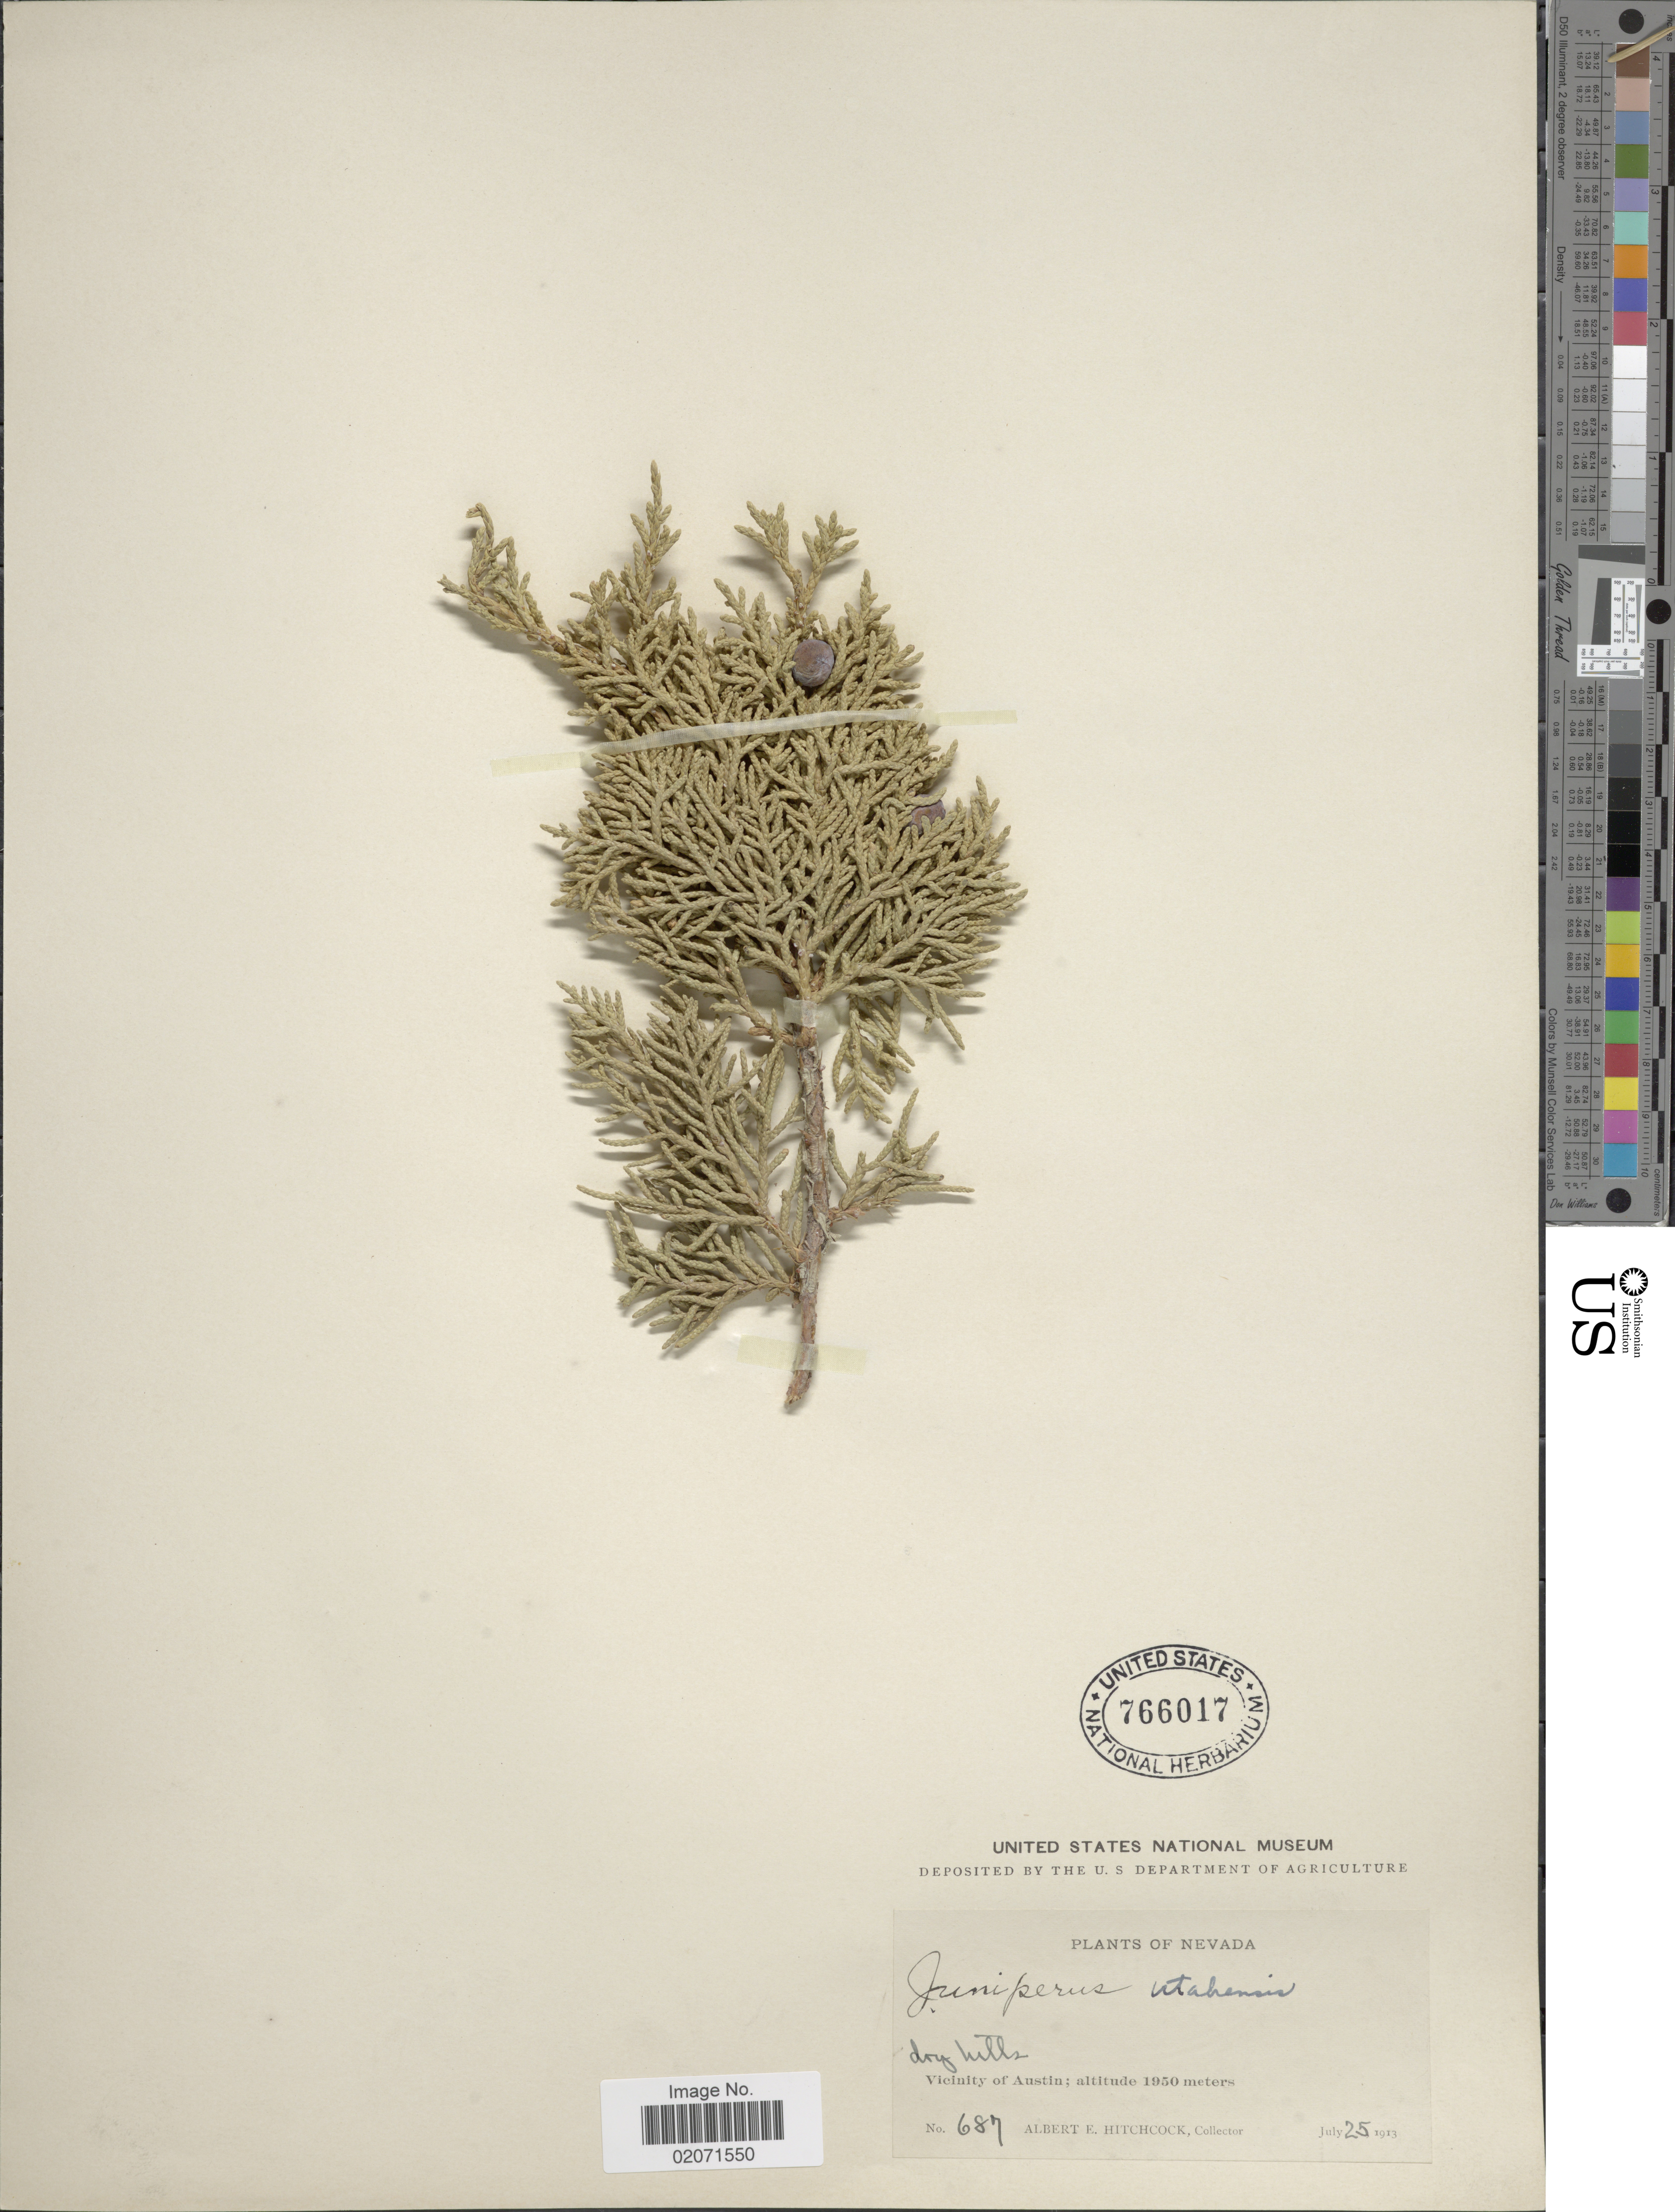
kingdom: Plantae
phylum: Tracheophyta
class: Pinopsida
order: Pinales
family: Cupressaceae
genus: Juniperus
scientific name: Juniperus osteosperma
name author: (Torr.) Little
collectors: A. Hitchcock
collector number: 687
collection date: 1913-07-25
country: United States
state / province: Nevada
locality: Vicinity of Austin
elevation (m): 1950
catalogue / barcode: US 766017